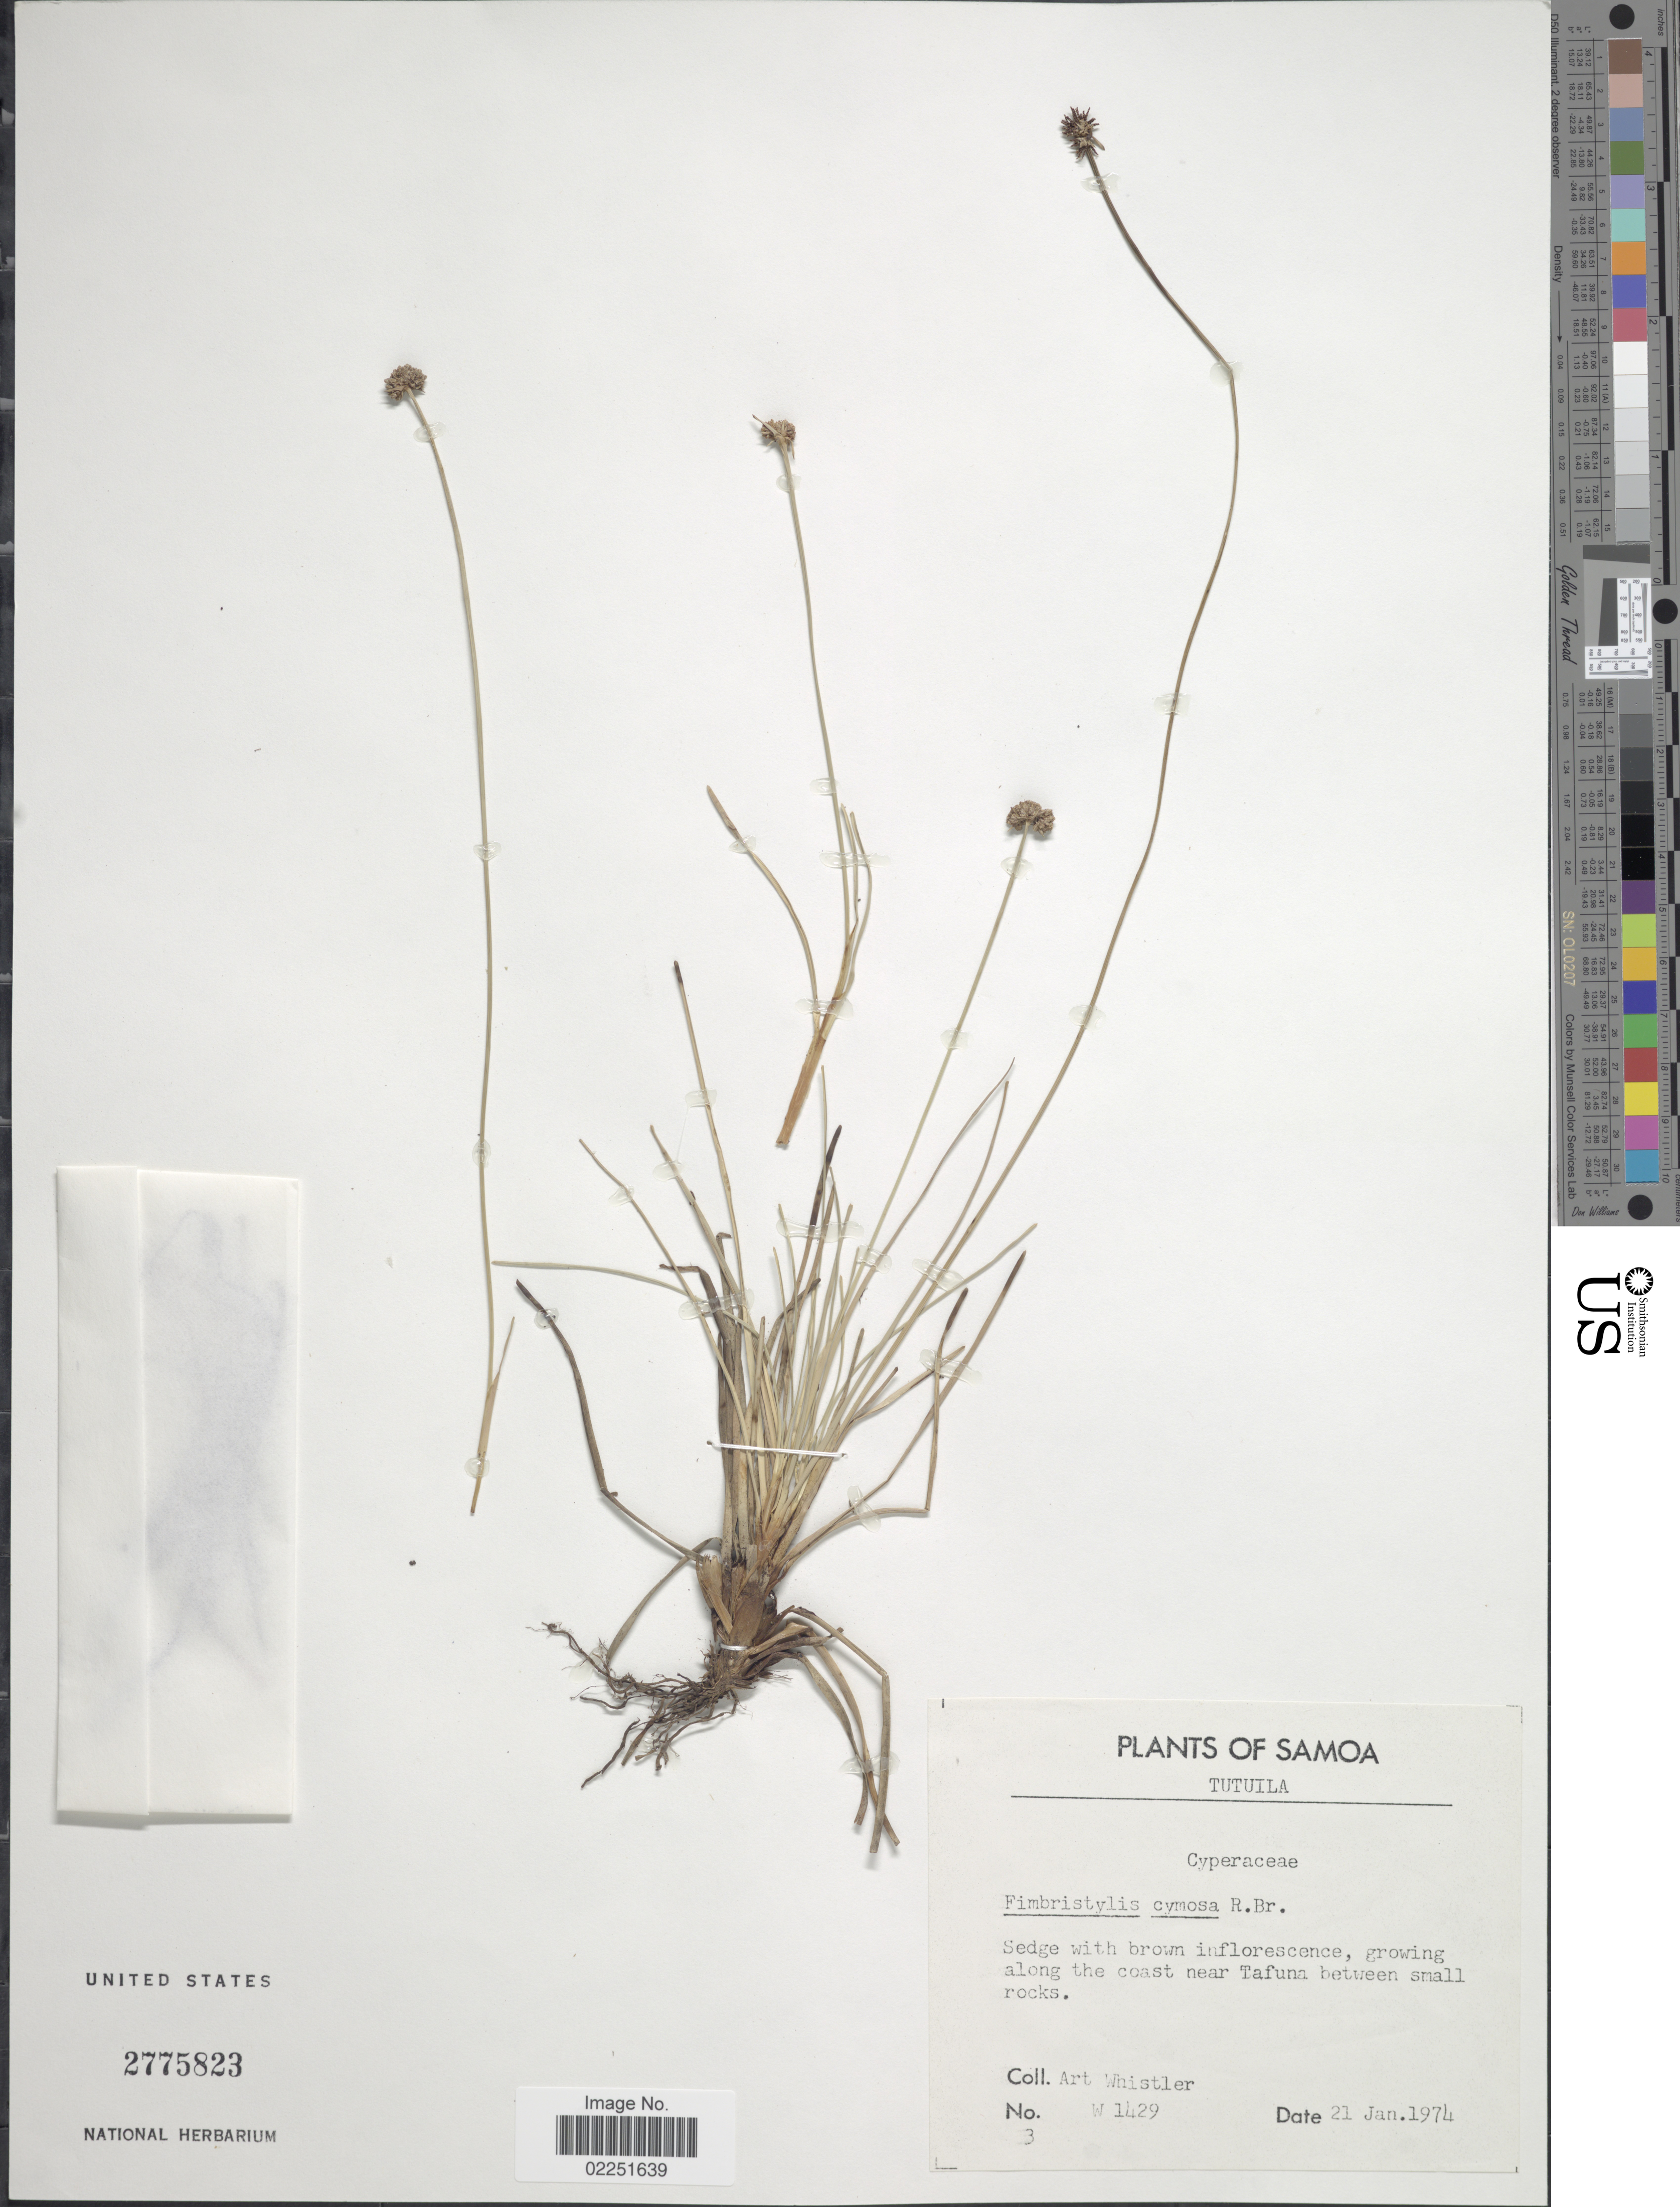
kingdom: Plantae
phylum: Tracheophyta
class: Liliopsida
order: Poales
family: Cyperaceae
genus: Fimbristylis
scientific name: Fimbristylis cymosa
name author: R. Br.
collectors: A. Whistler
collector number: W1429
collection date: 1974-01-21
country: American Samoa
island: Tutuila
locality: Tutuila, along the coast near Tafunn between small rocks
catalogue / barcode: US 2775823